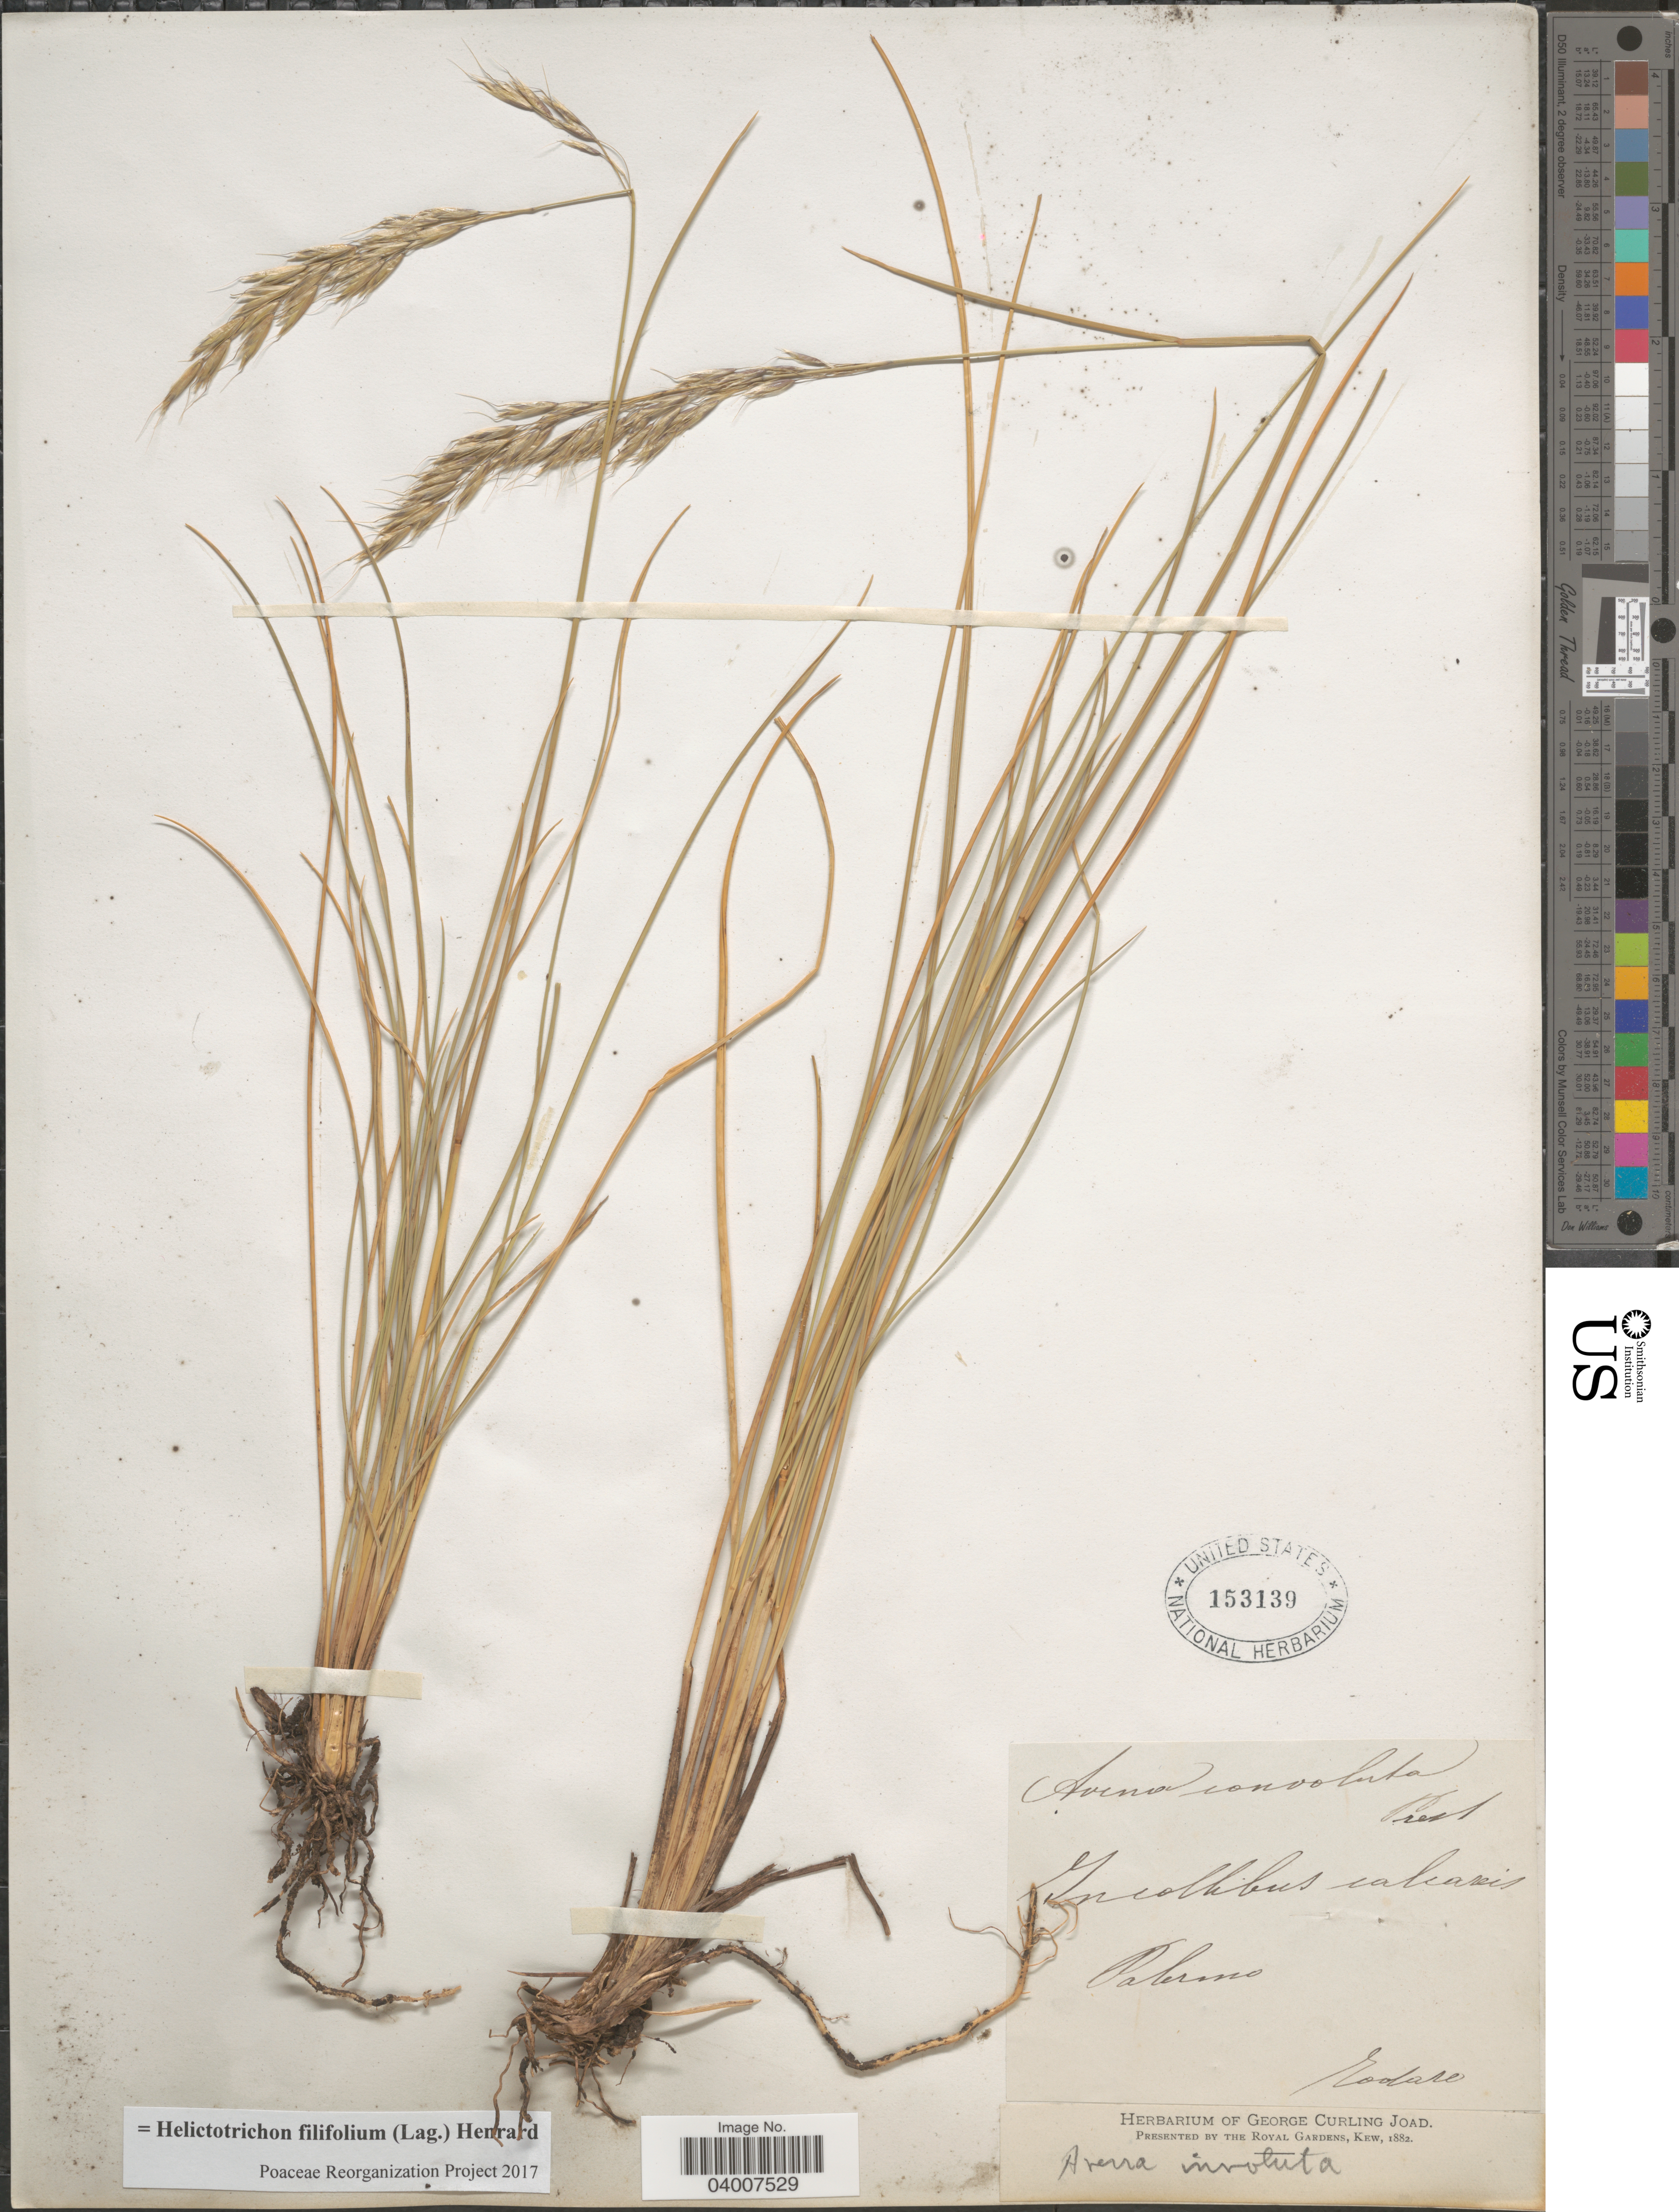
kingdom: Plantae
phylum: Tracheophyta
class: Liliopsida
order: Poales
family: Poaceae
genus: Helictotrichon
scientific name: Helictotrichon filifolium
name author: (Lag.) Henr.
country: Italy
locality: In collibus calcareis Palermo.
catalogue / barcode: US 153139